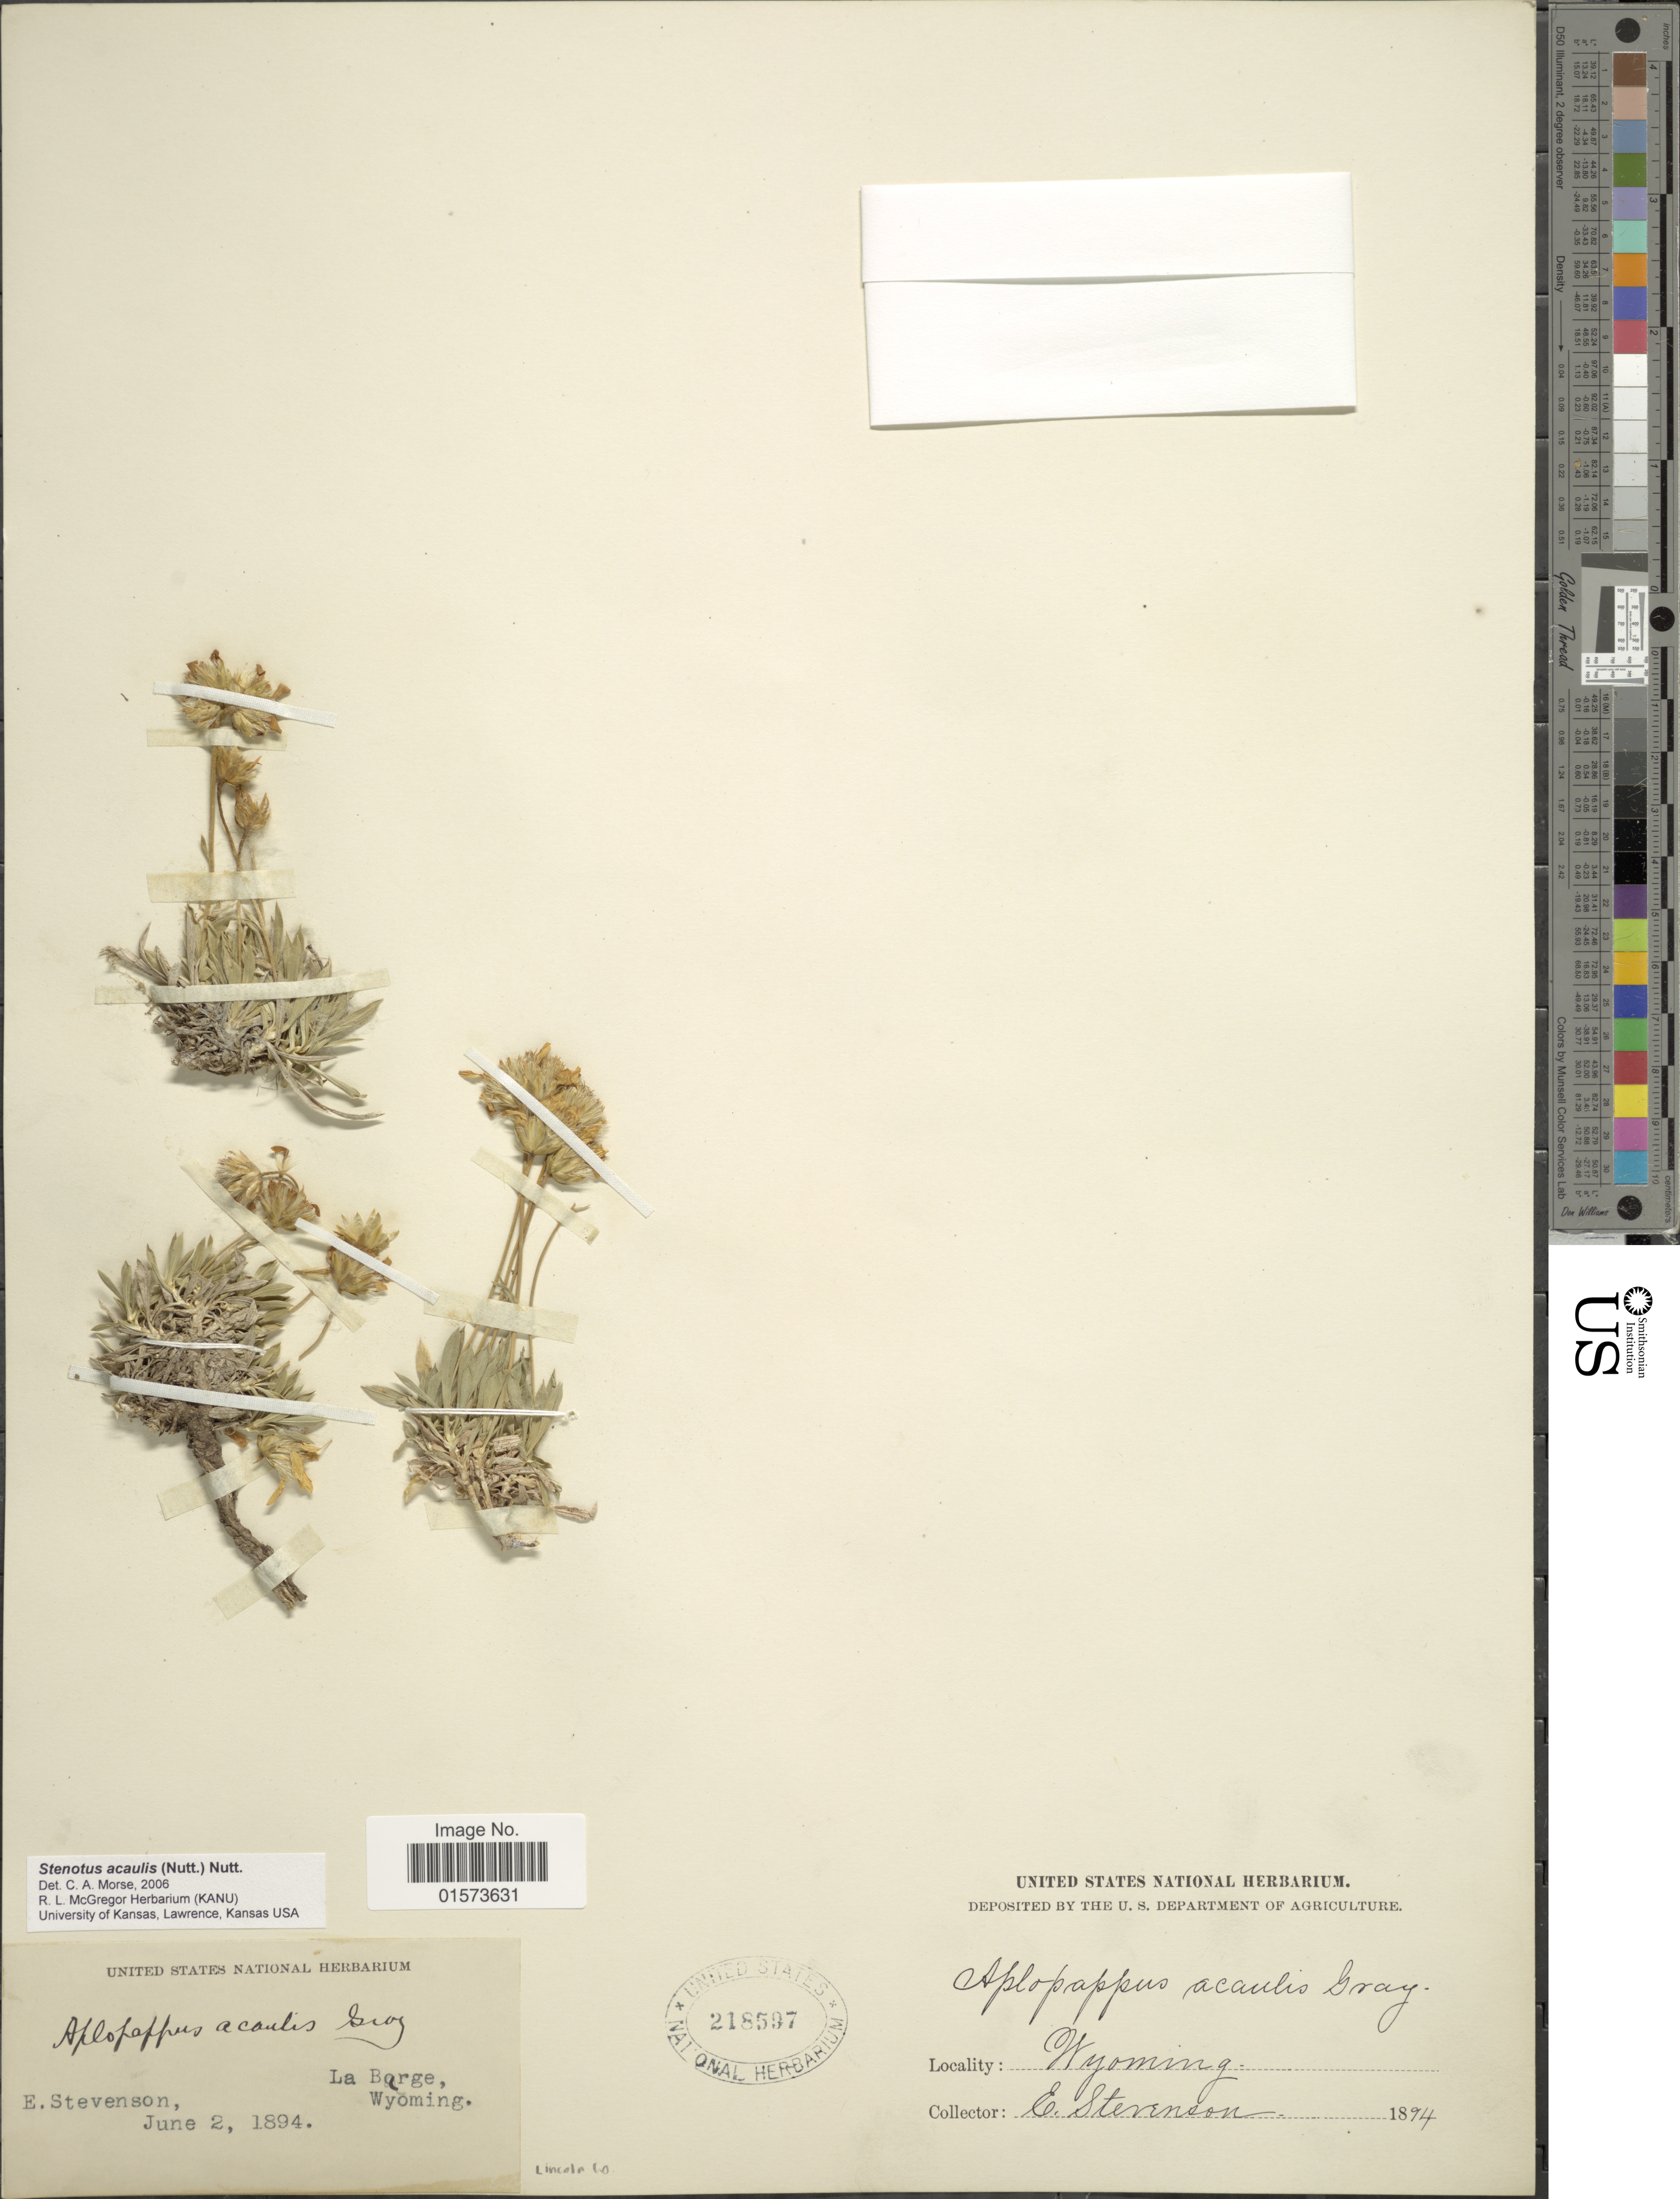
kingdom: Plantae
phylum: Tracheophyta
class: Magnoliopsida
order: Asterales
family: Asteraceae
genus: Stenotus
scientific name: Stenotus acaulis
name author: (Nutt.) Nutt.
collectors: E. Stevenson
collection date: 1894-06-02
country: United States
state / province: Wyoming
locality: La Barge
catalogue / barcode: US 218597